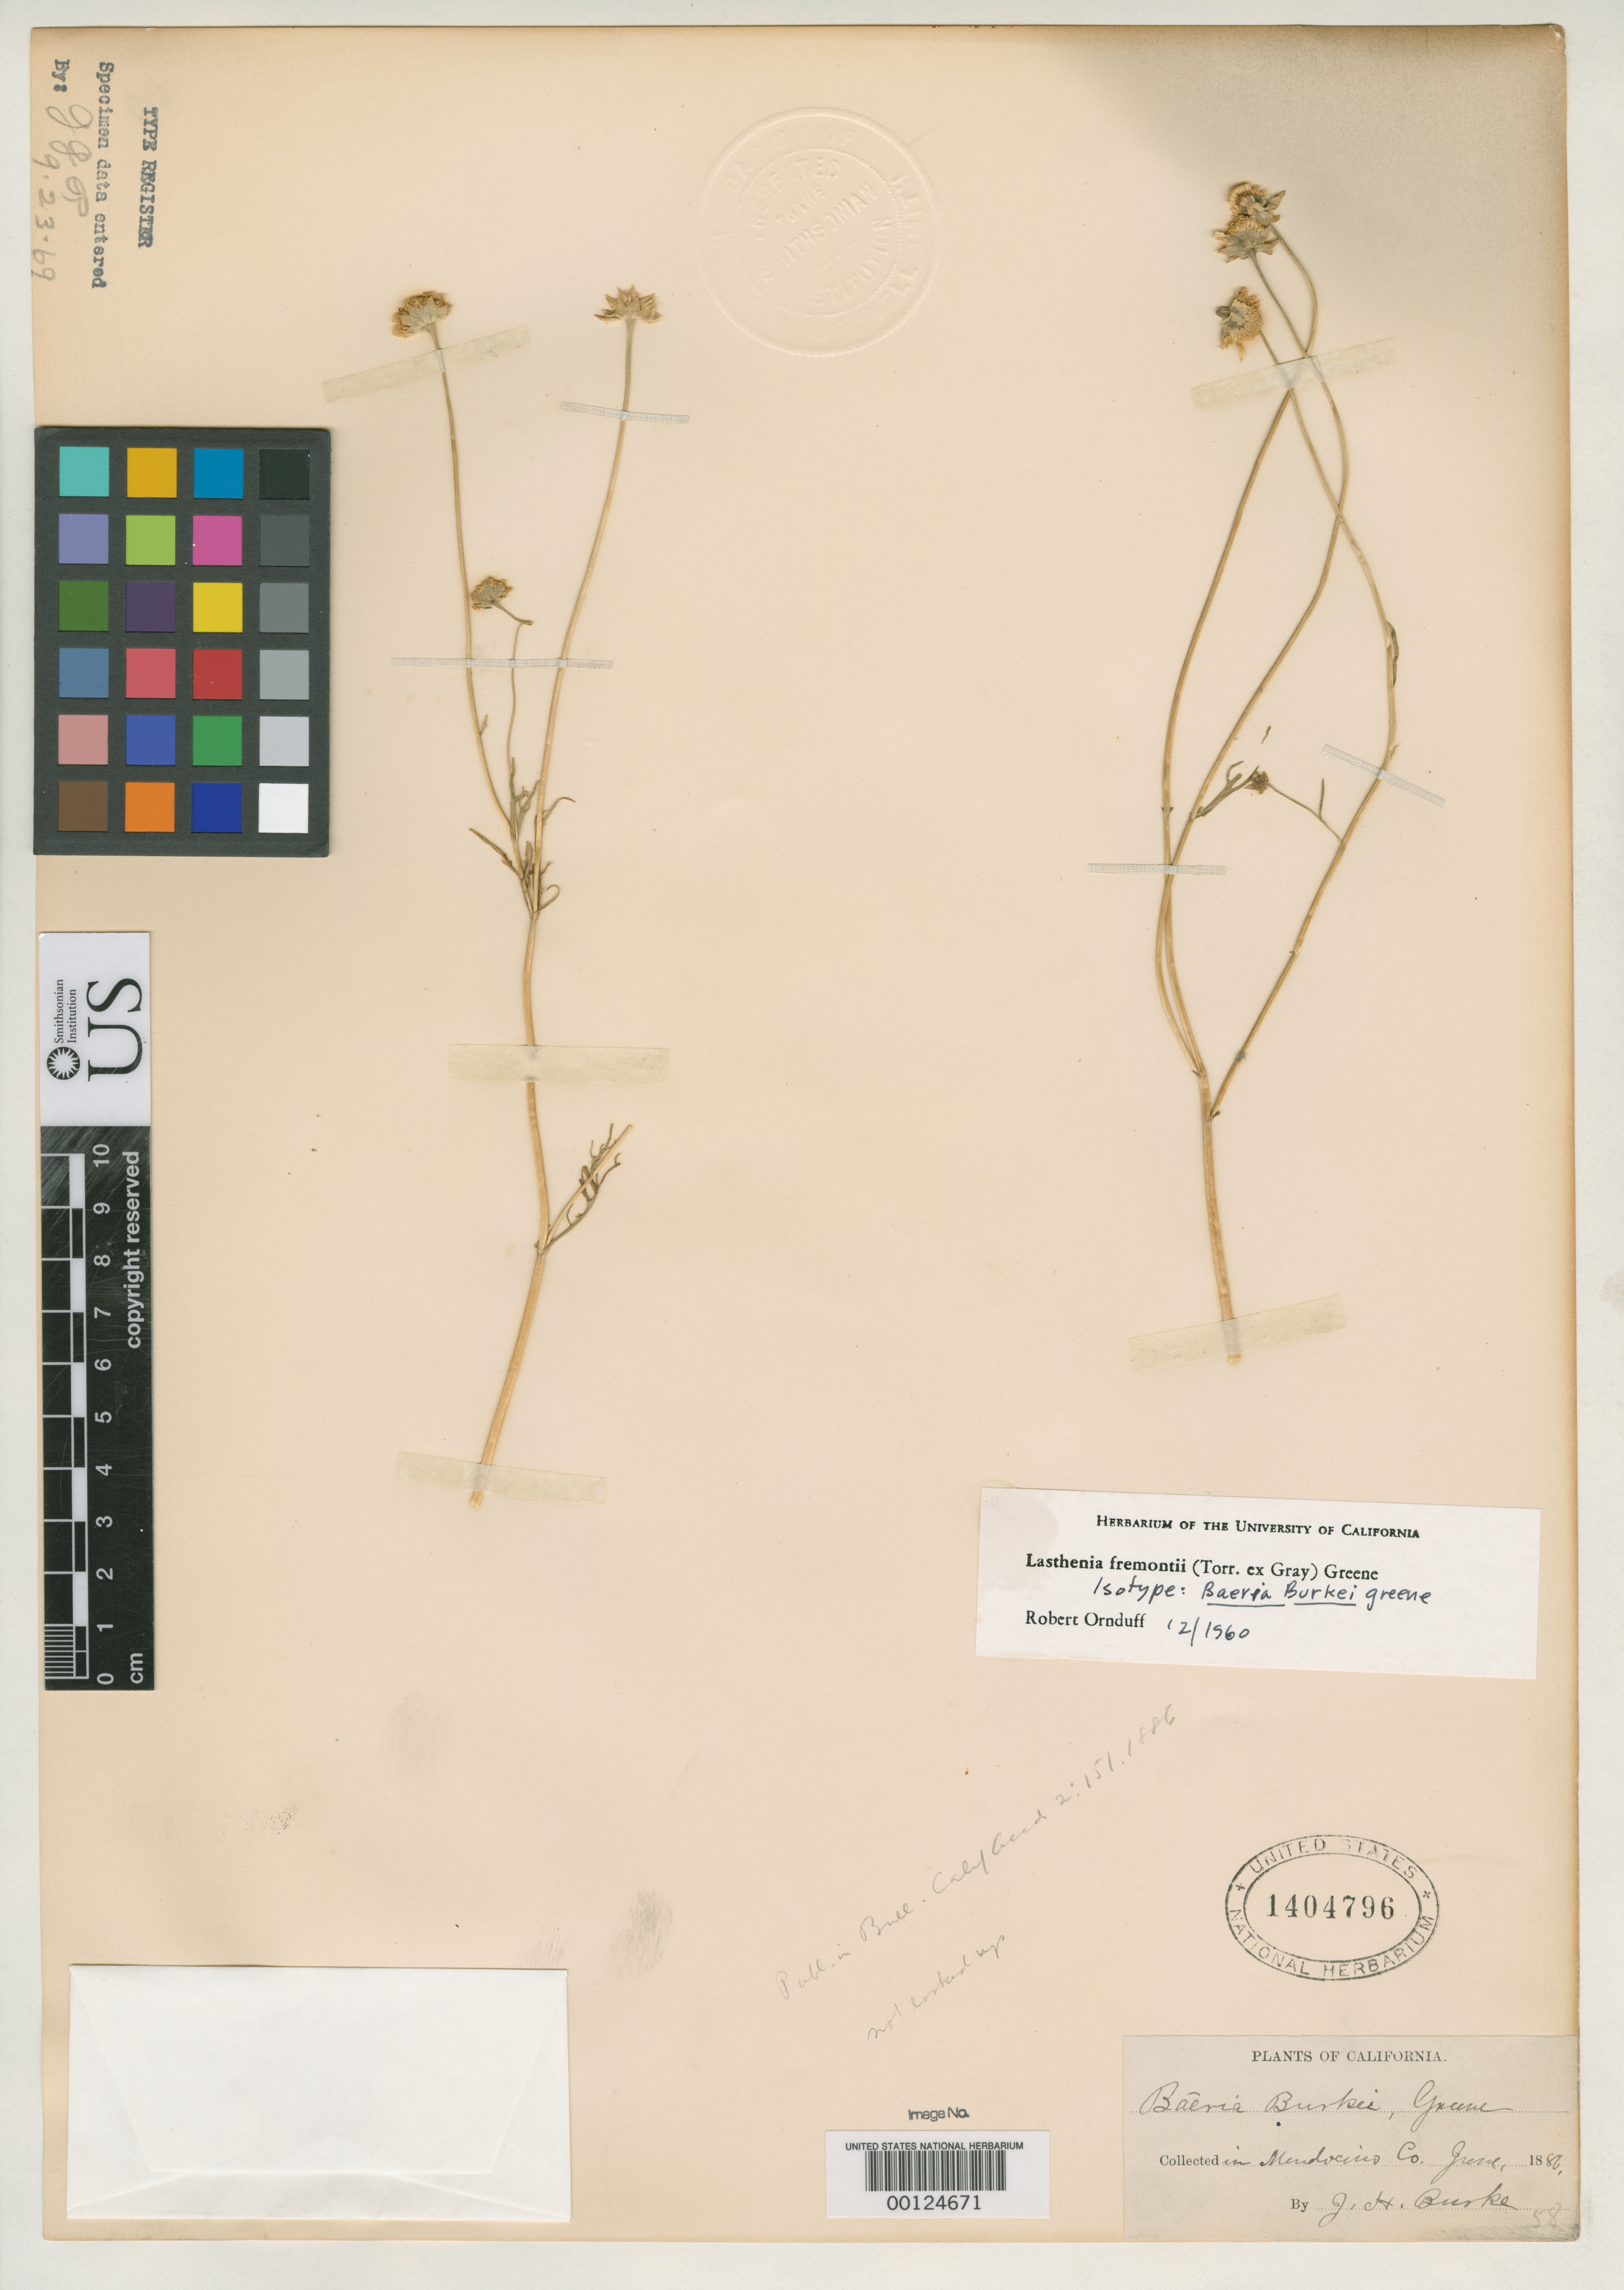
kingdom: Plantae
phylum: Tracheophyta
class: Magnoliopsida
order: Asterales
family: Asteraceae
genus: Baeria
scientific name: Baeria burkei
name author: Greene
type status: Isotype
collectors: J. Burke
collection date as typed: Jun 1886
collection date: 1886-06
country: United States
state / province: California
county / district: Mendocino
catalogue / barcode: US 1404796